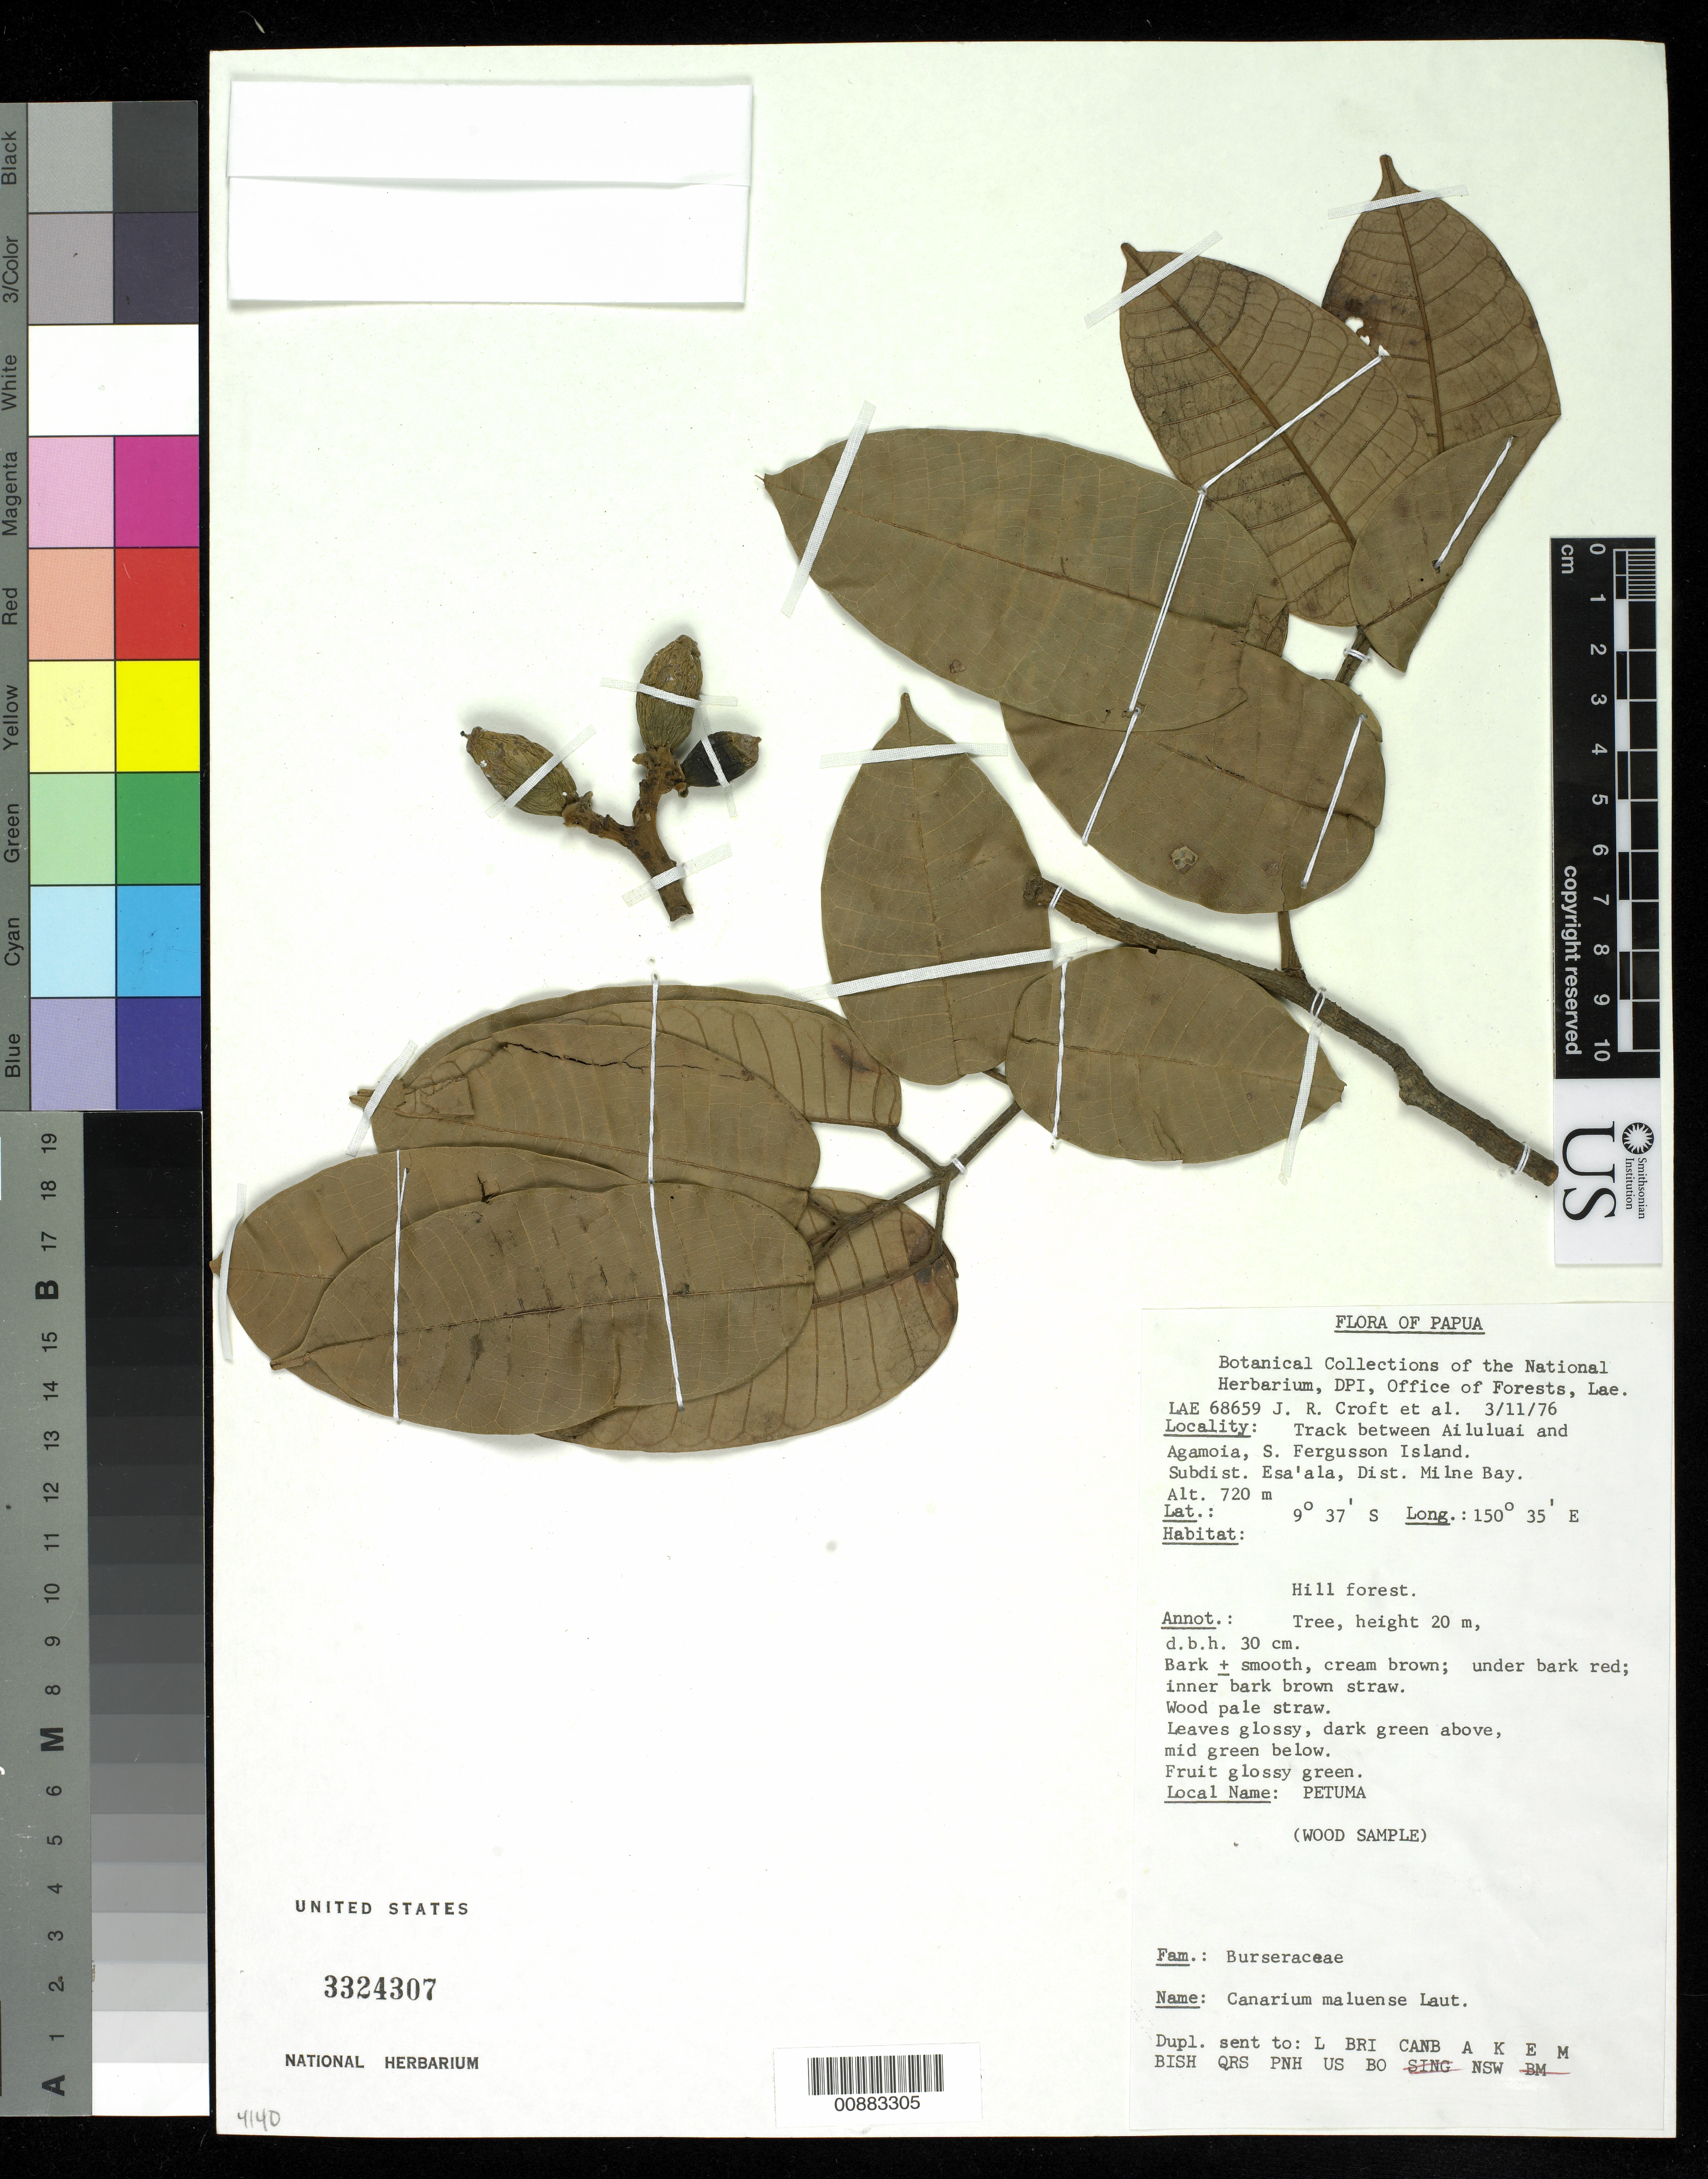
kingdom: Plantae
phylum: Tracheophyta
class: Magnoliopsida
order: Sapindales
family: Burseraceae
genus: Canarium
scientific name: Canarium maluense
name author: Lauterb.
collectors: J. R. Croft & et al.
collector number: LAE 68659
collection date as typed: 11 Mar 1976 or 03 Nov 1976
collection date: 1976-03-11 or 1976-11-03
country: Papua New Guinea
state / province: Milne Bay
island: Fergusson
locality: Track between Ailuluai and Agamoia.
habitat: Hill forest.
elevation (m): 720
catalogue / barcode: US 3224307